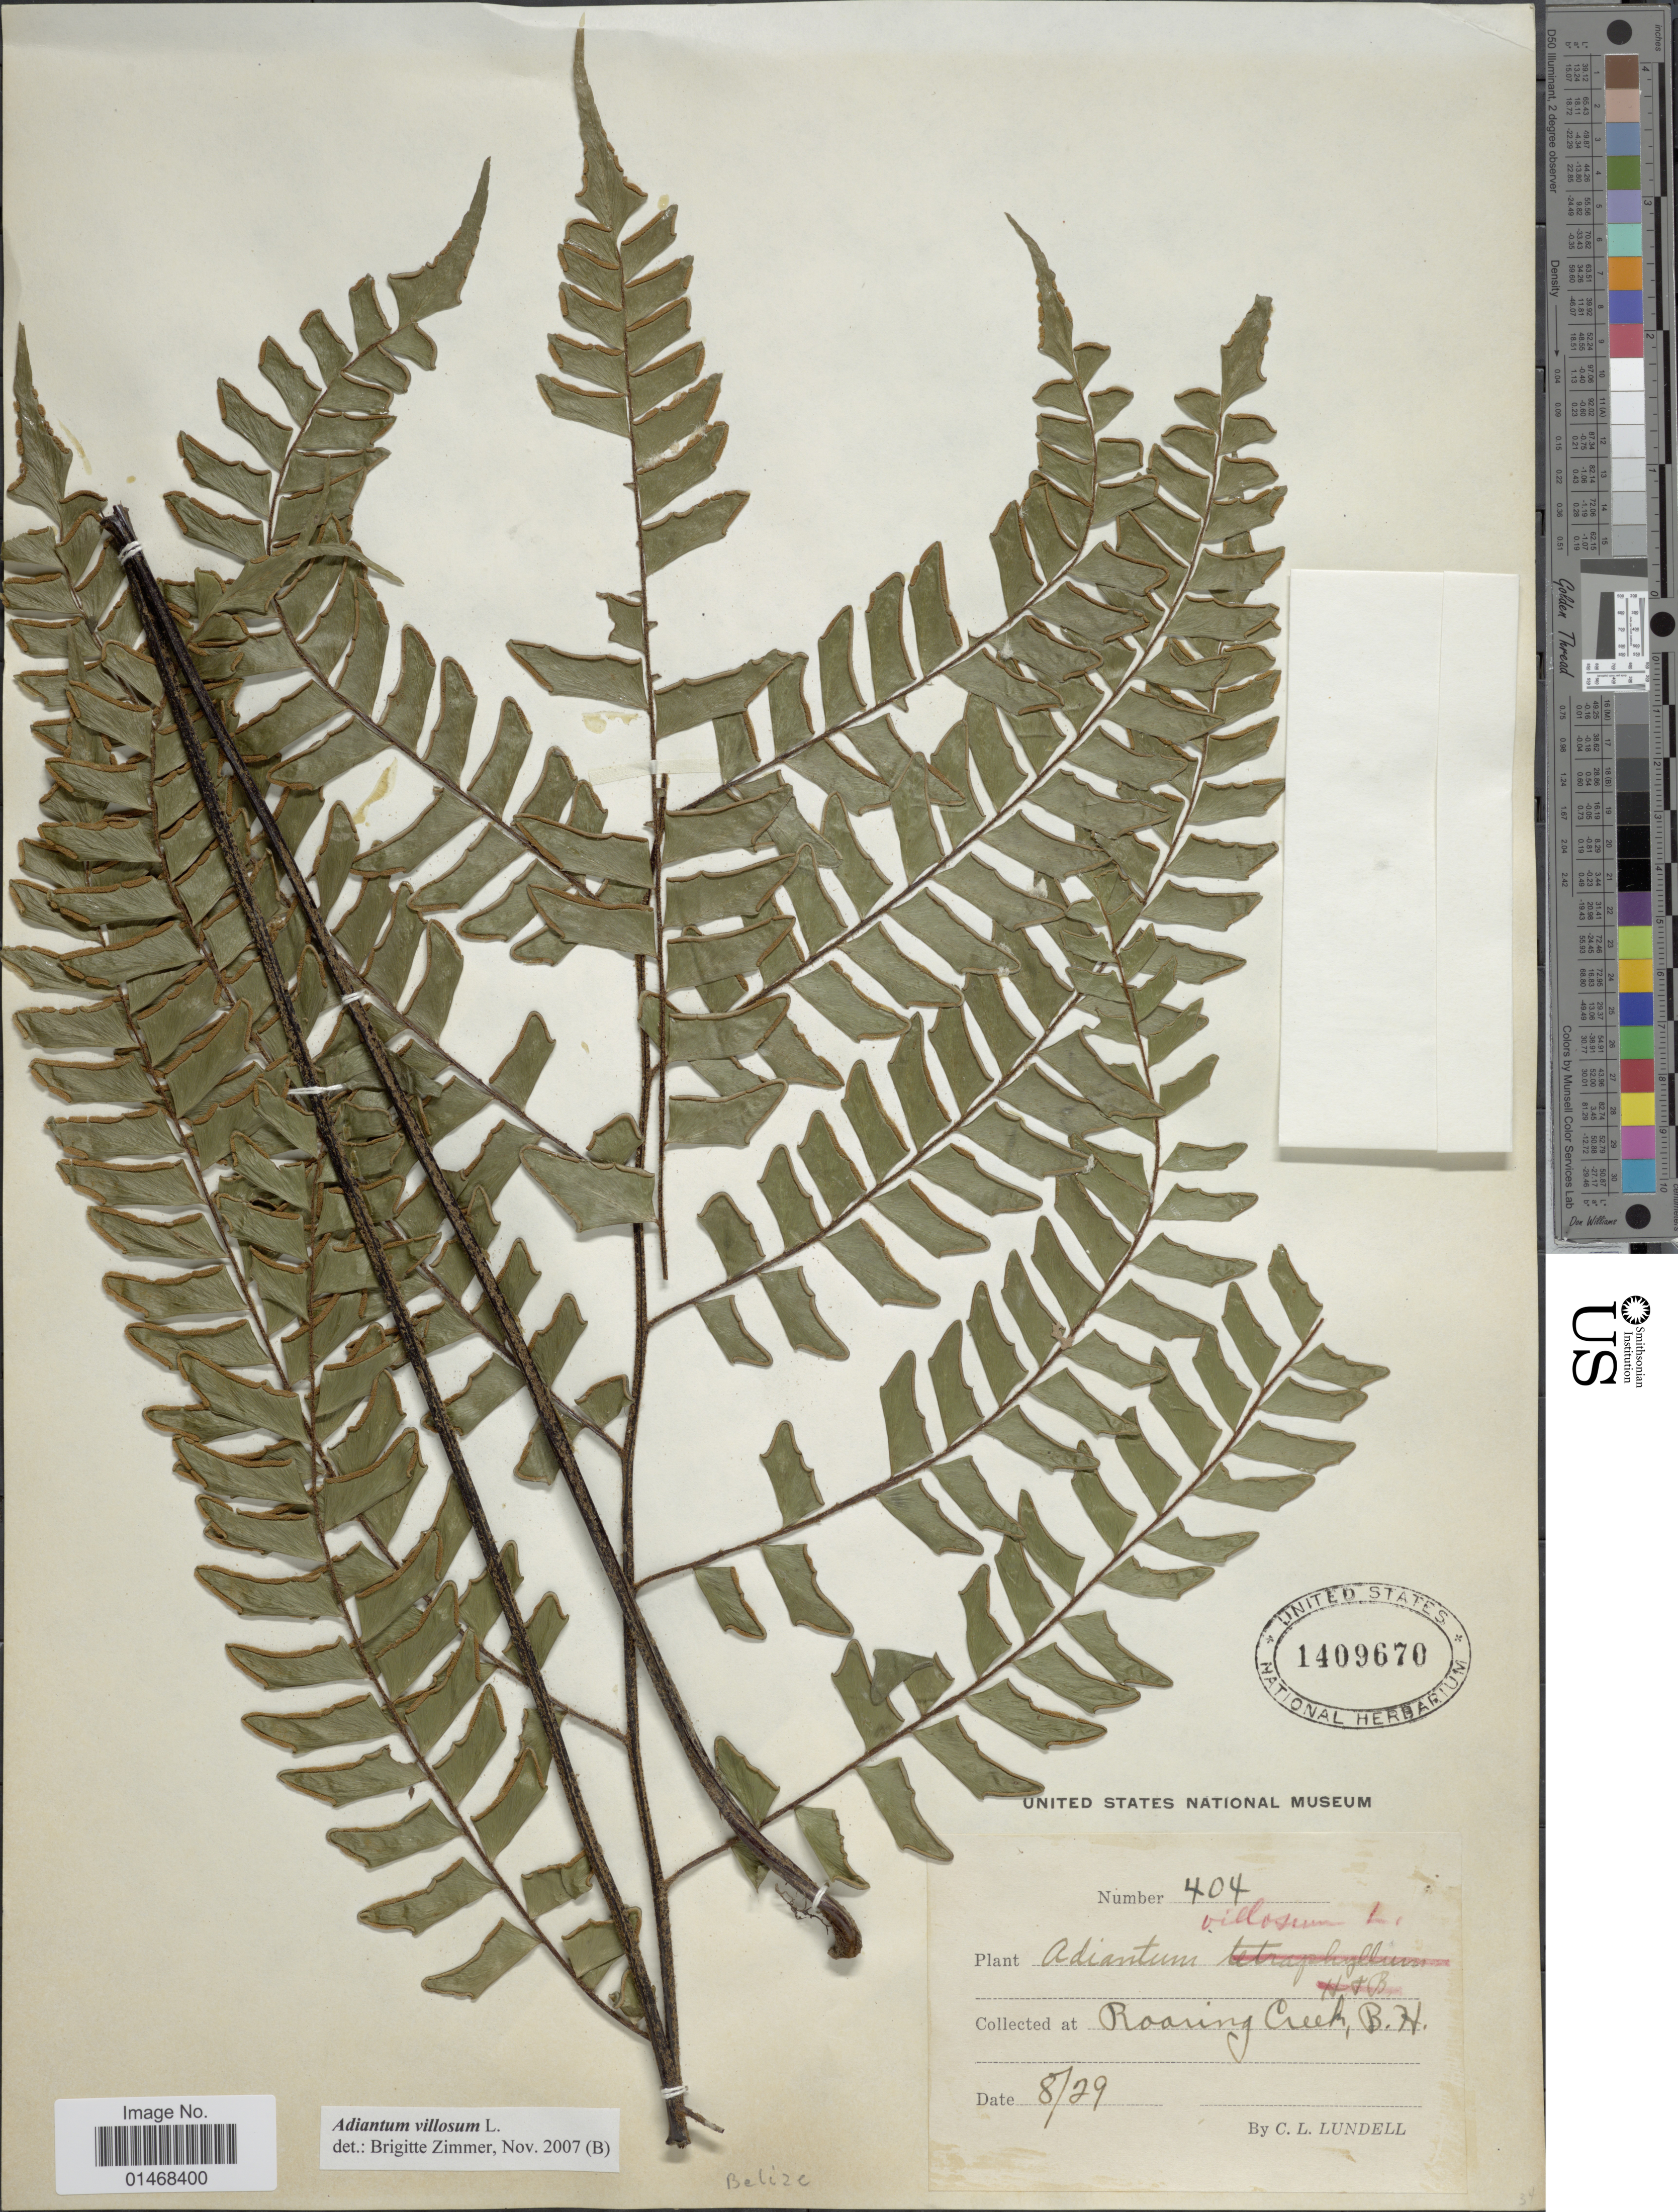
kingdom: Plantae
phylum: Tracheophyta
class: Polypodiopsida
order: Polypodiales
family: Pteridaceae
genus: Adiantum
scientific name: Adiantum villosum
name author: L.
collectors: C. L. Lundell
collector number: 404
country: Belize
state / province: Cayo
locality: Roaring creek, B.H.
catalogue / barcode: US 1409670